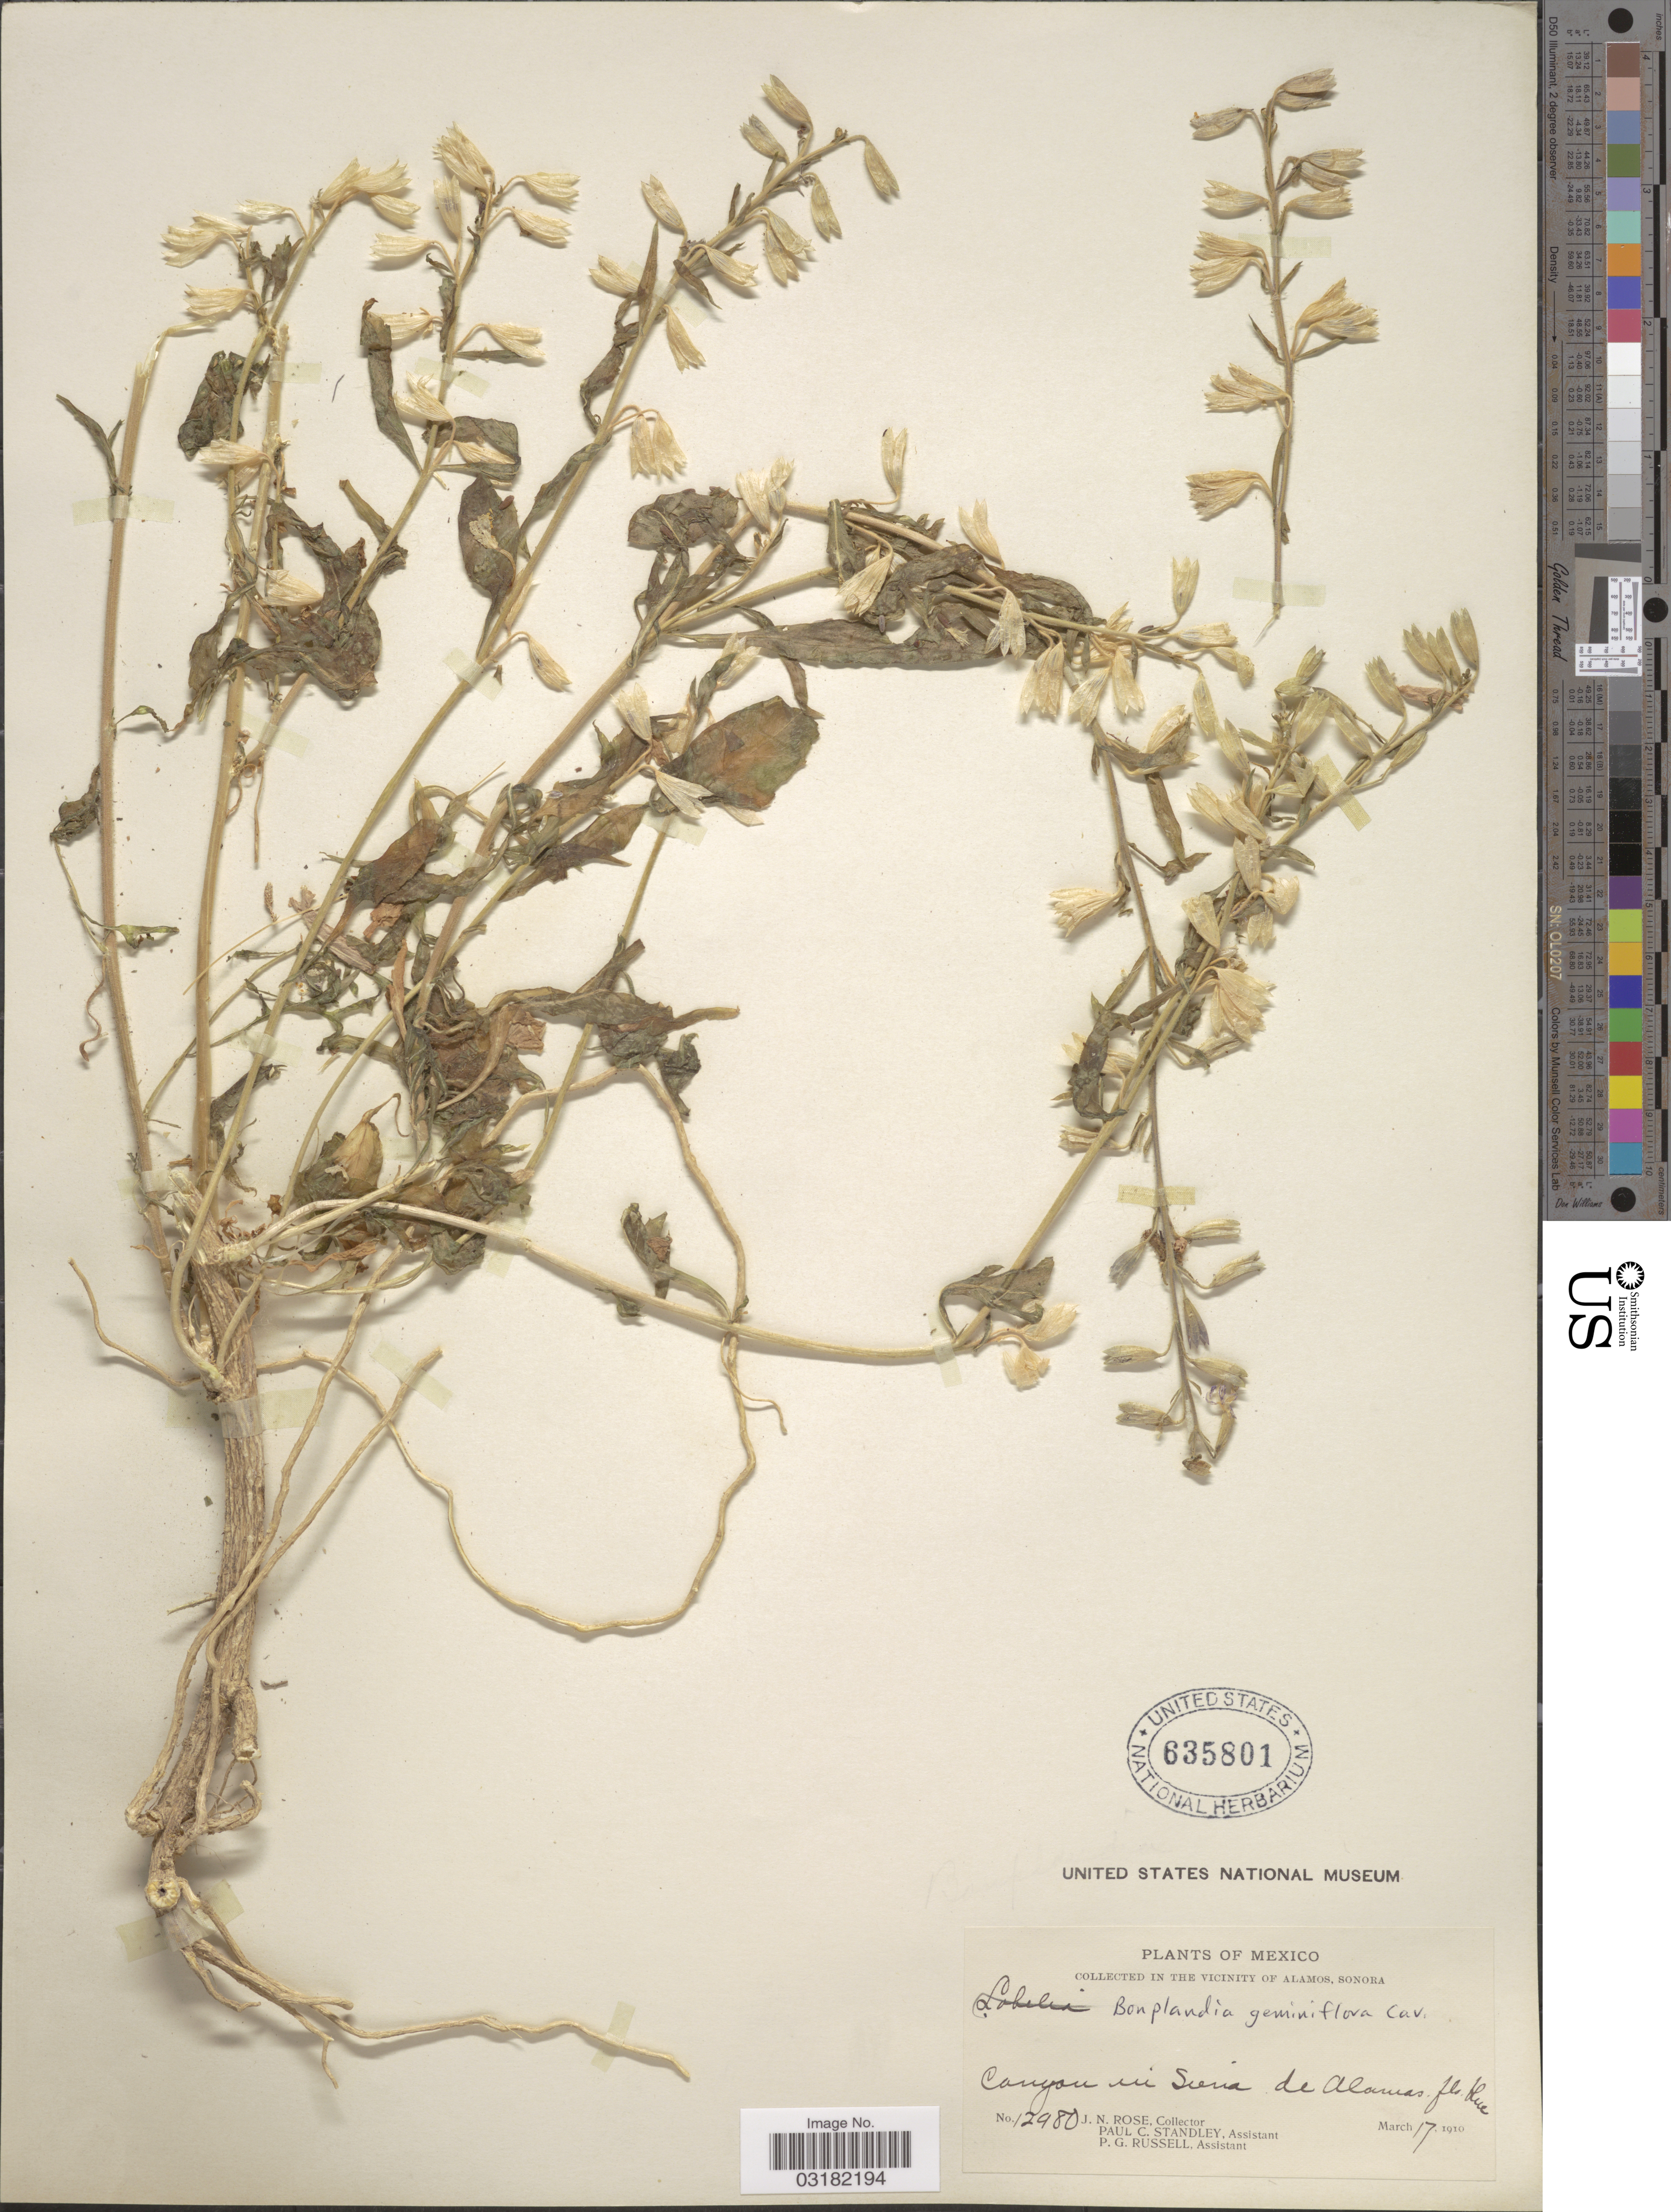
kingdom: Plantae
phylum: Tracheophyta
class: Magnoliopsida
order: Ericales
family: Polemoniaceae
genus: Bonplandia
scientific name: Bonplandia geminiflora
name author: Cav.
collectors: J. N. Rose, P. C. Standley & P. G. Russell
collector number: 12980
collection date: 1910-03-17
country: Mexico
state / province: Sonora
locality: In the vicinity of Alamos. Canyon in Sierra de Alamos.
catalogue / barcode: US 635801